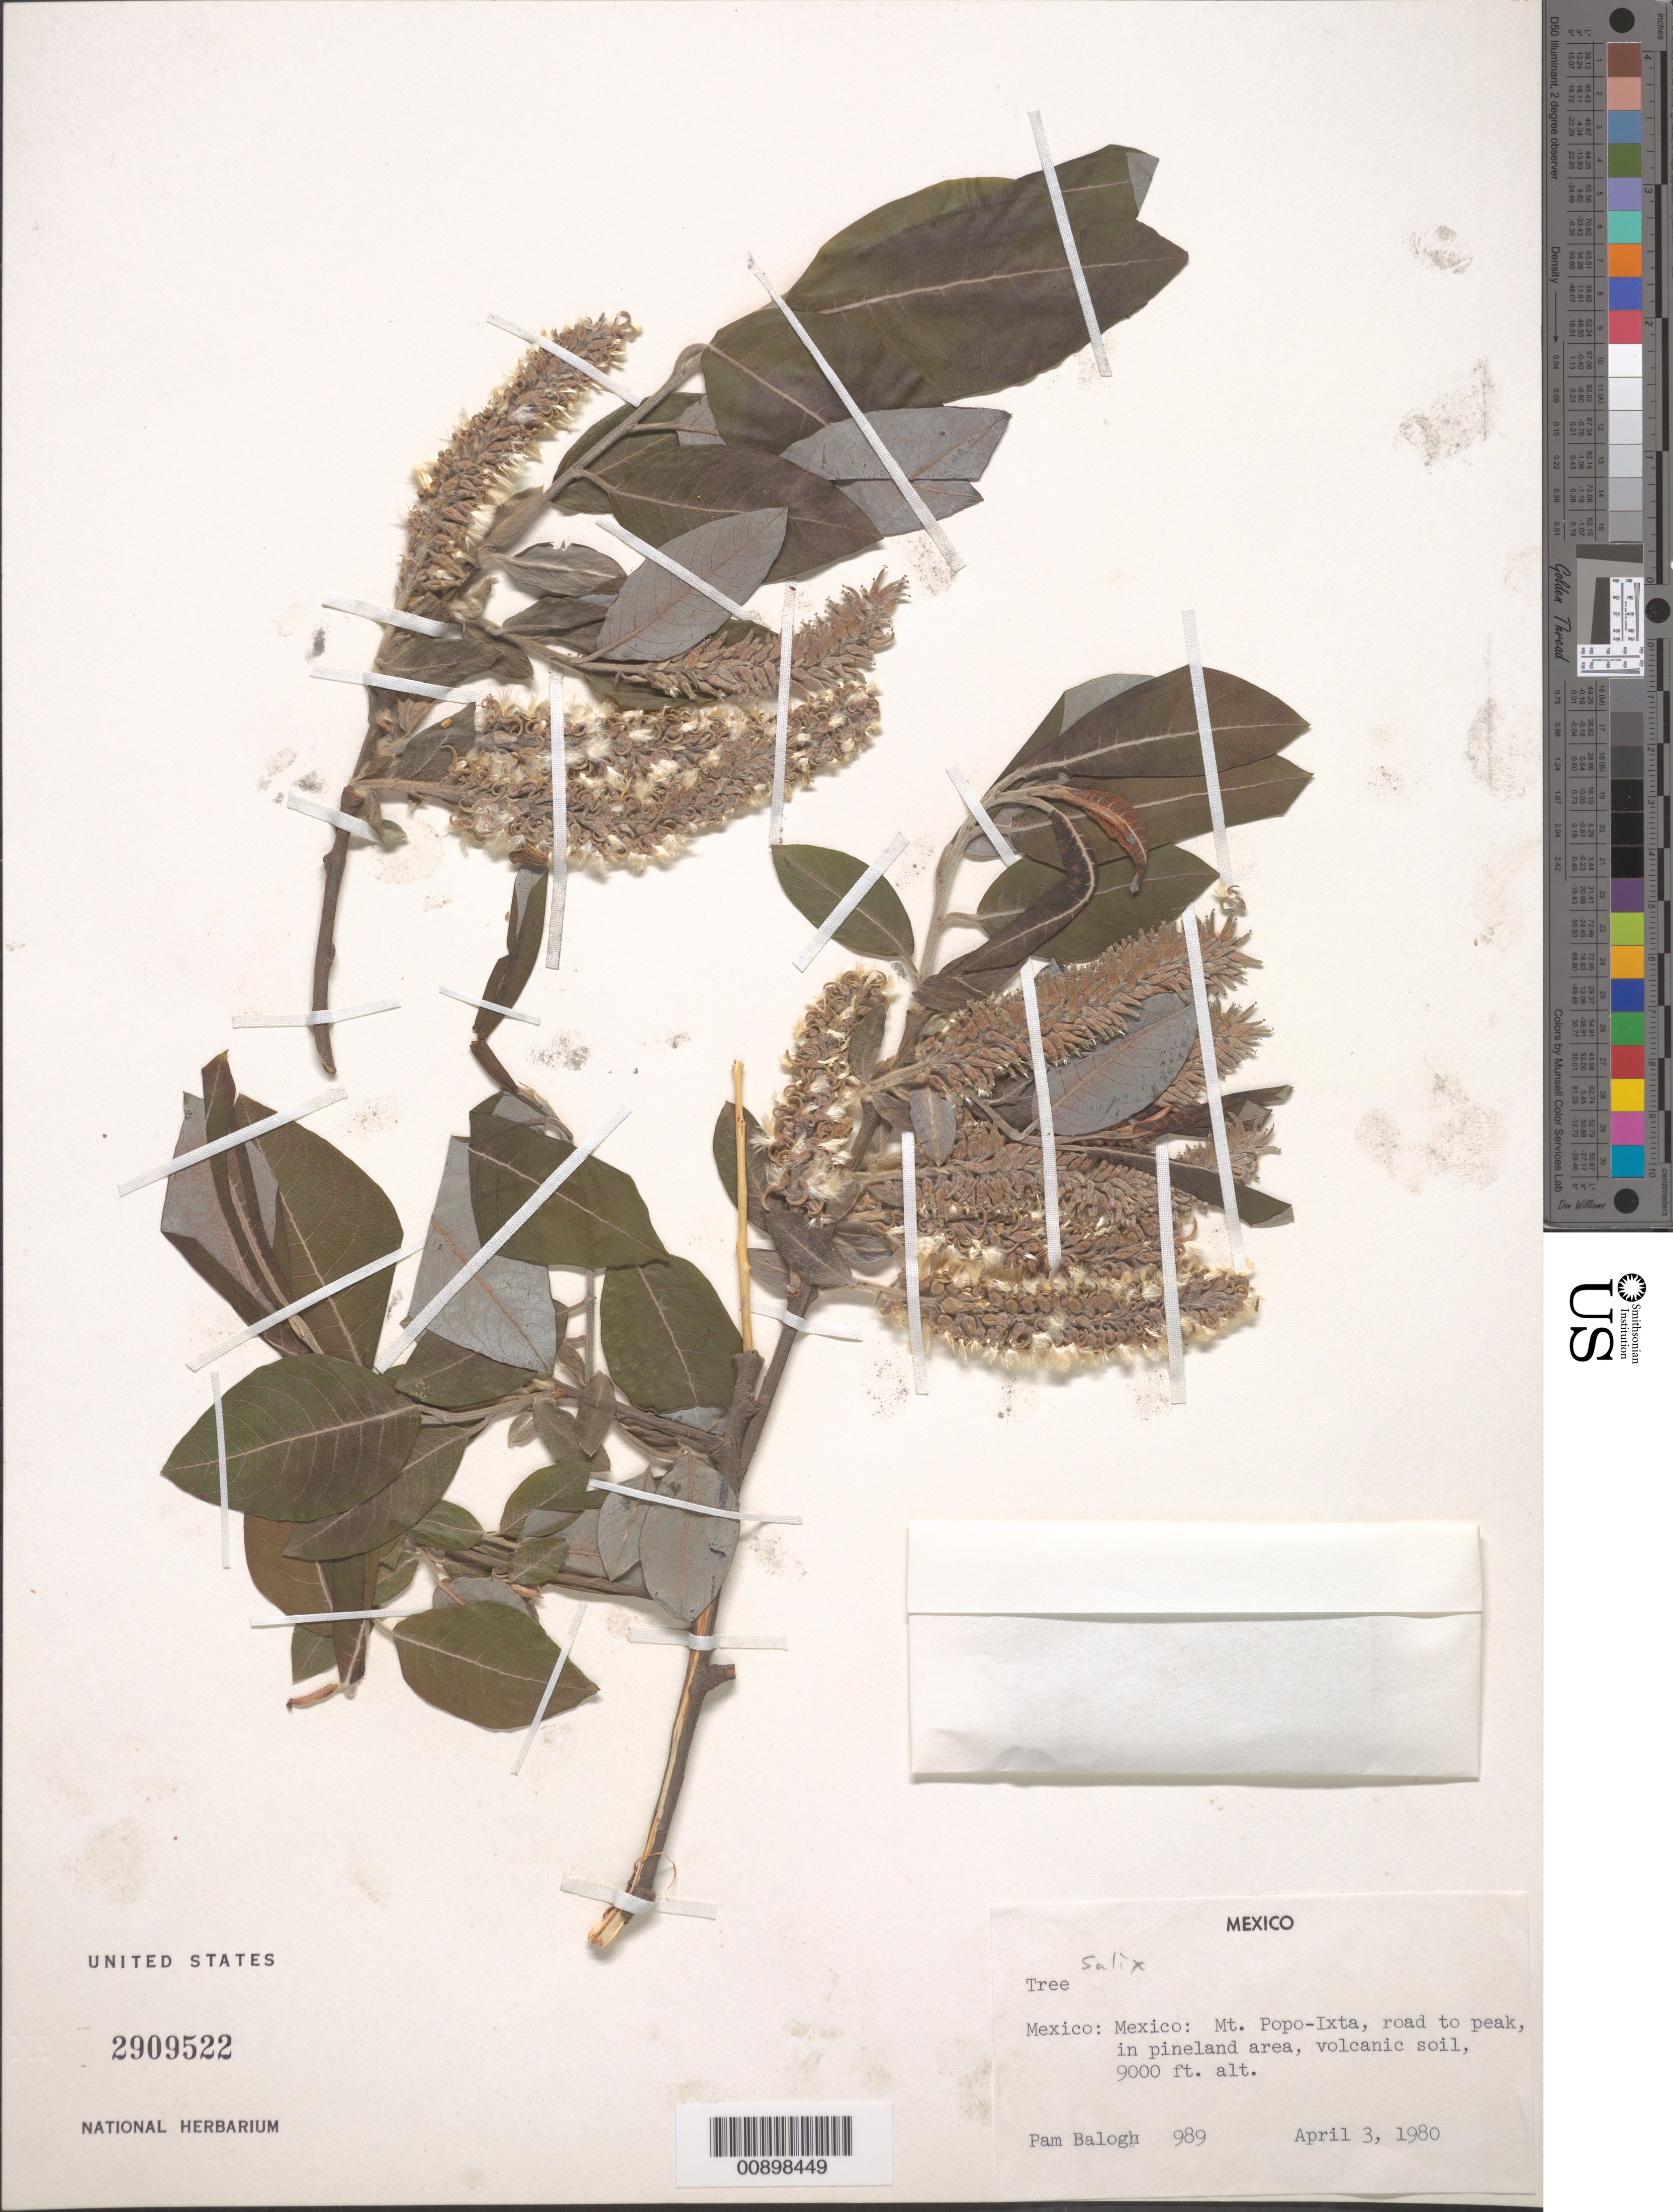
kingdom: Plantae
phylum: Tracheophyta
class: Magnoliopsida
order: Malpighiales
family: Salicaceae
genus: Salix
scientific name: Salix sp.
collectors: P. Balogh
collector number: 989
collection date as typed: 03 Apr 1980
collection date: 1980-04-03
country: Mexico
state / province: México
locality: Mexico: Mexico: Mt. Popo-Ixta, road to peak.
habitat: In pineland area, volcanic soil.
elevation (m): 2743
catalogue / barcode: US 2909522